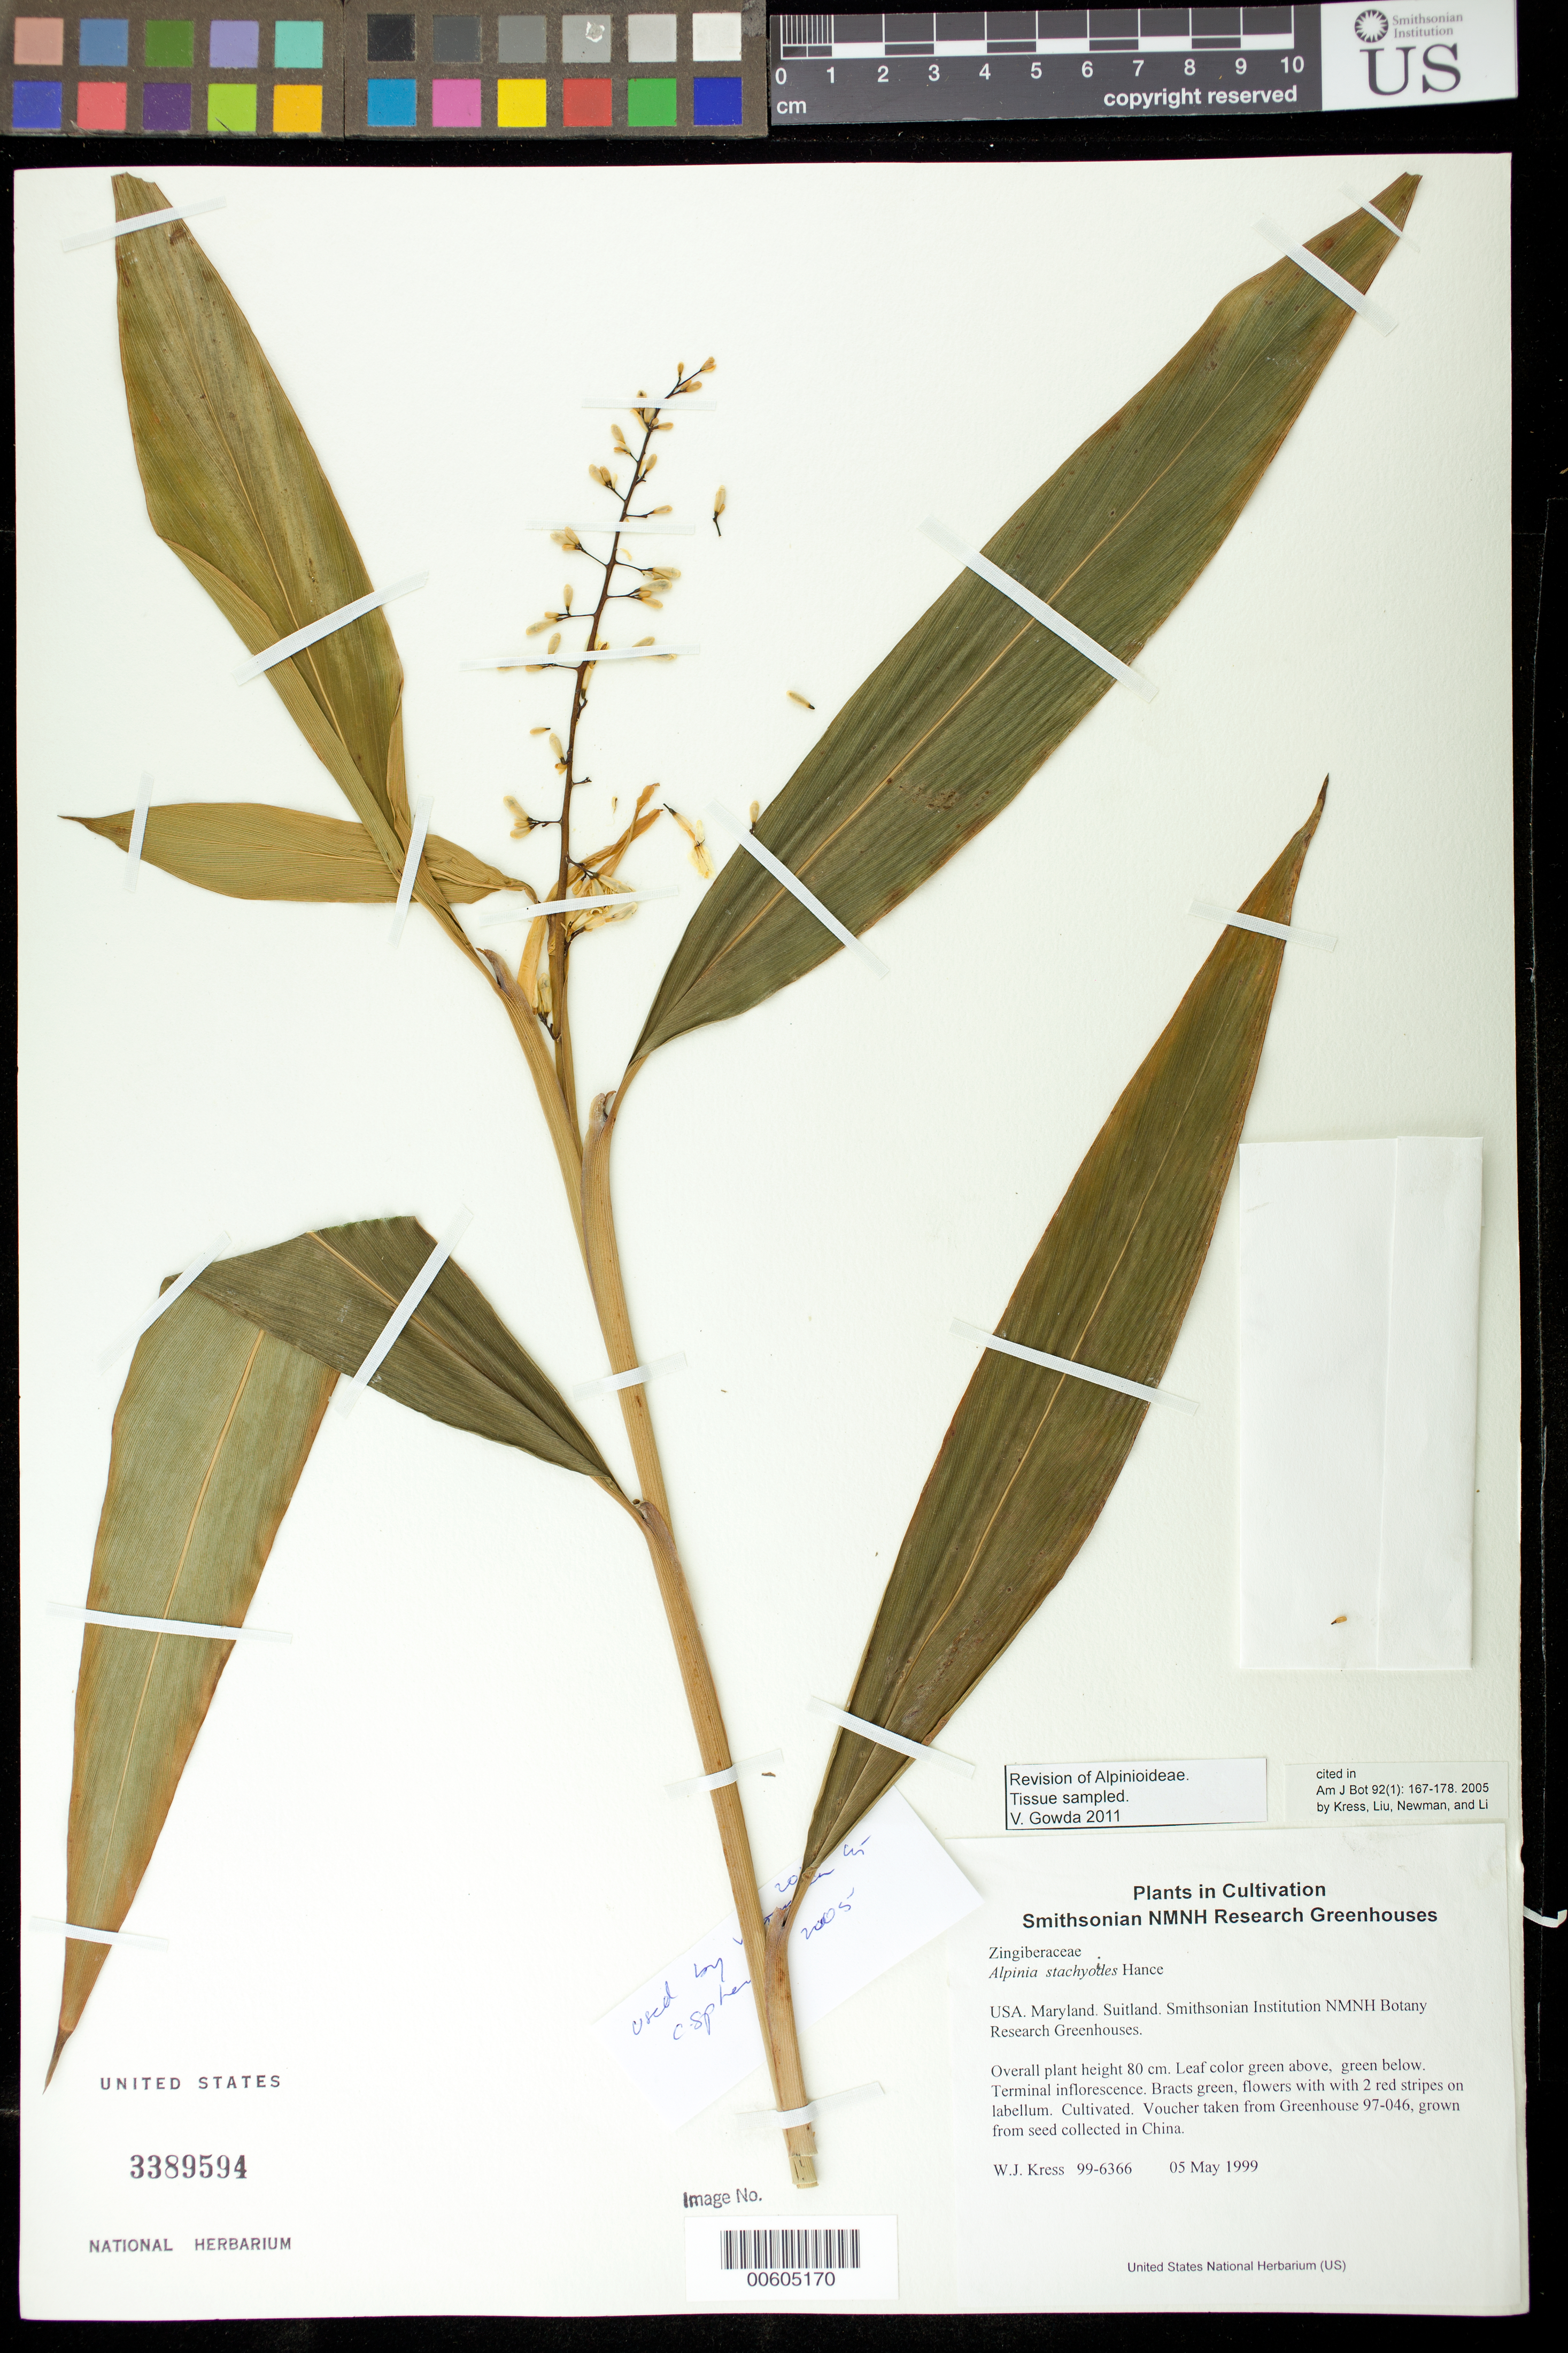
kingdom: Plantae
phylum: Tracheophyta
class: Liliopsida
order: Zingiberales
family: Zingiberaceae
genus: Alpinia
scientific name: Alpinia stachyoides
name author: Hance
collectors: W. J. Kress & M. Bordelon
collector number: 99-6366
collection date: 1999-05-05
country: United States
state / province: Maryland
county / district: Prince George's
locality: NMNH Botany Research Greenhouses. Suitland.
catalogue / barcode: US 3389594